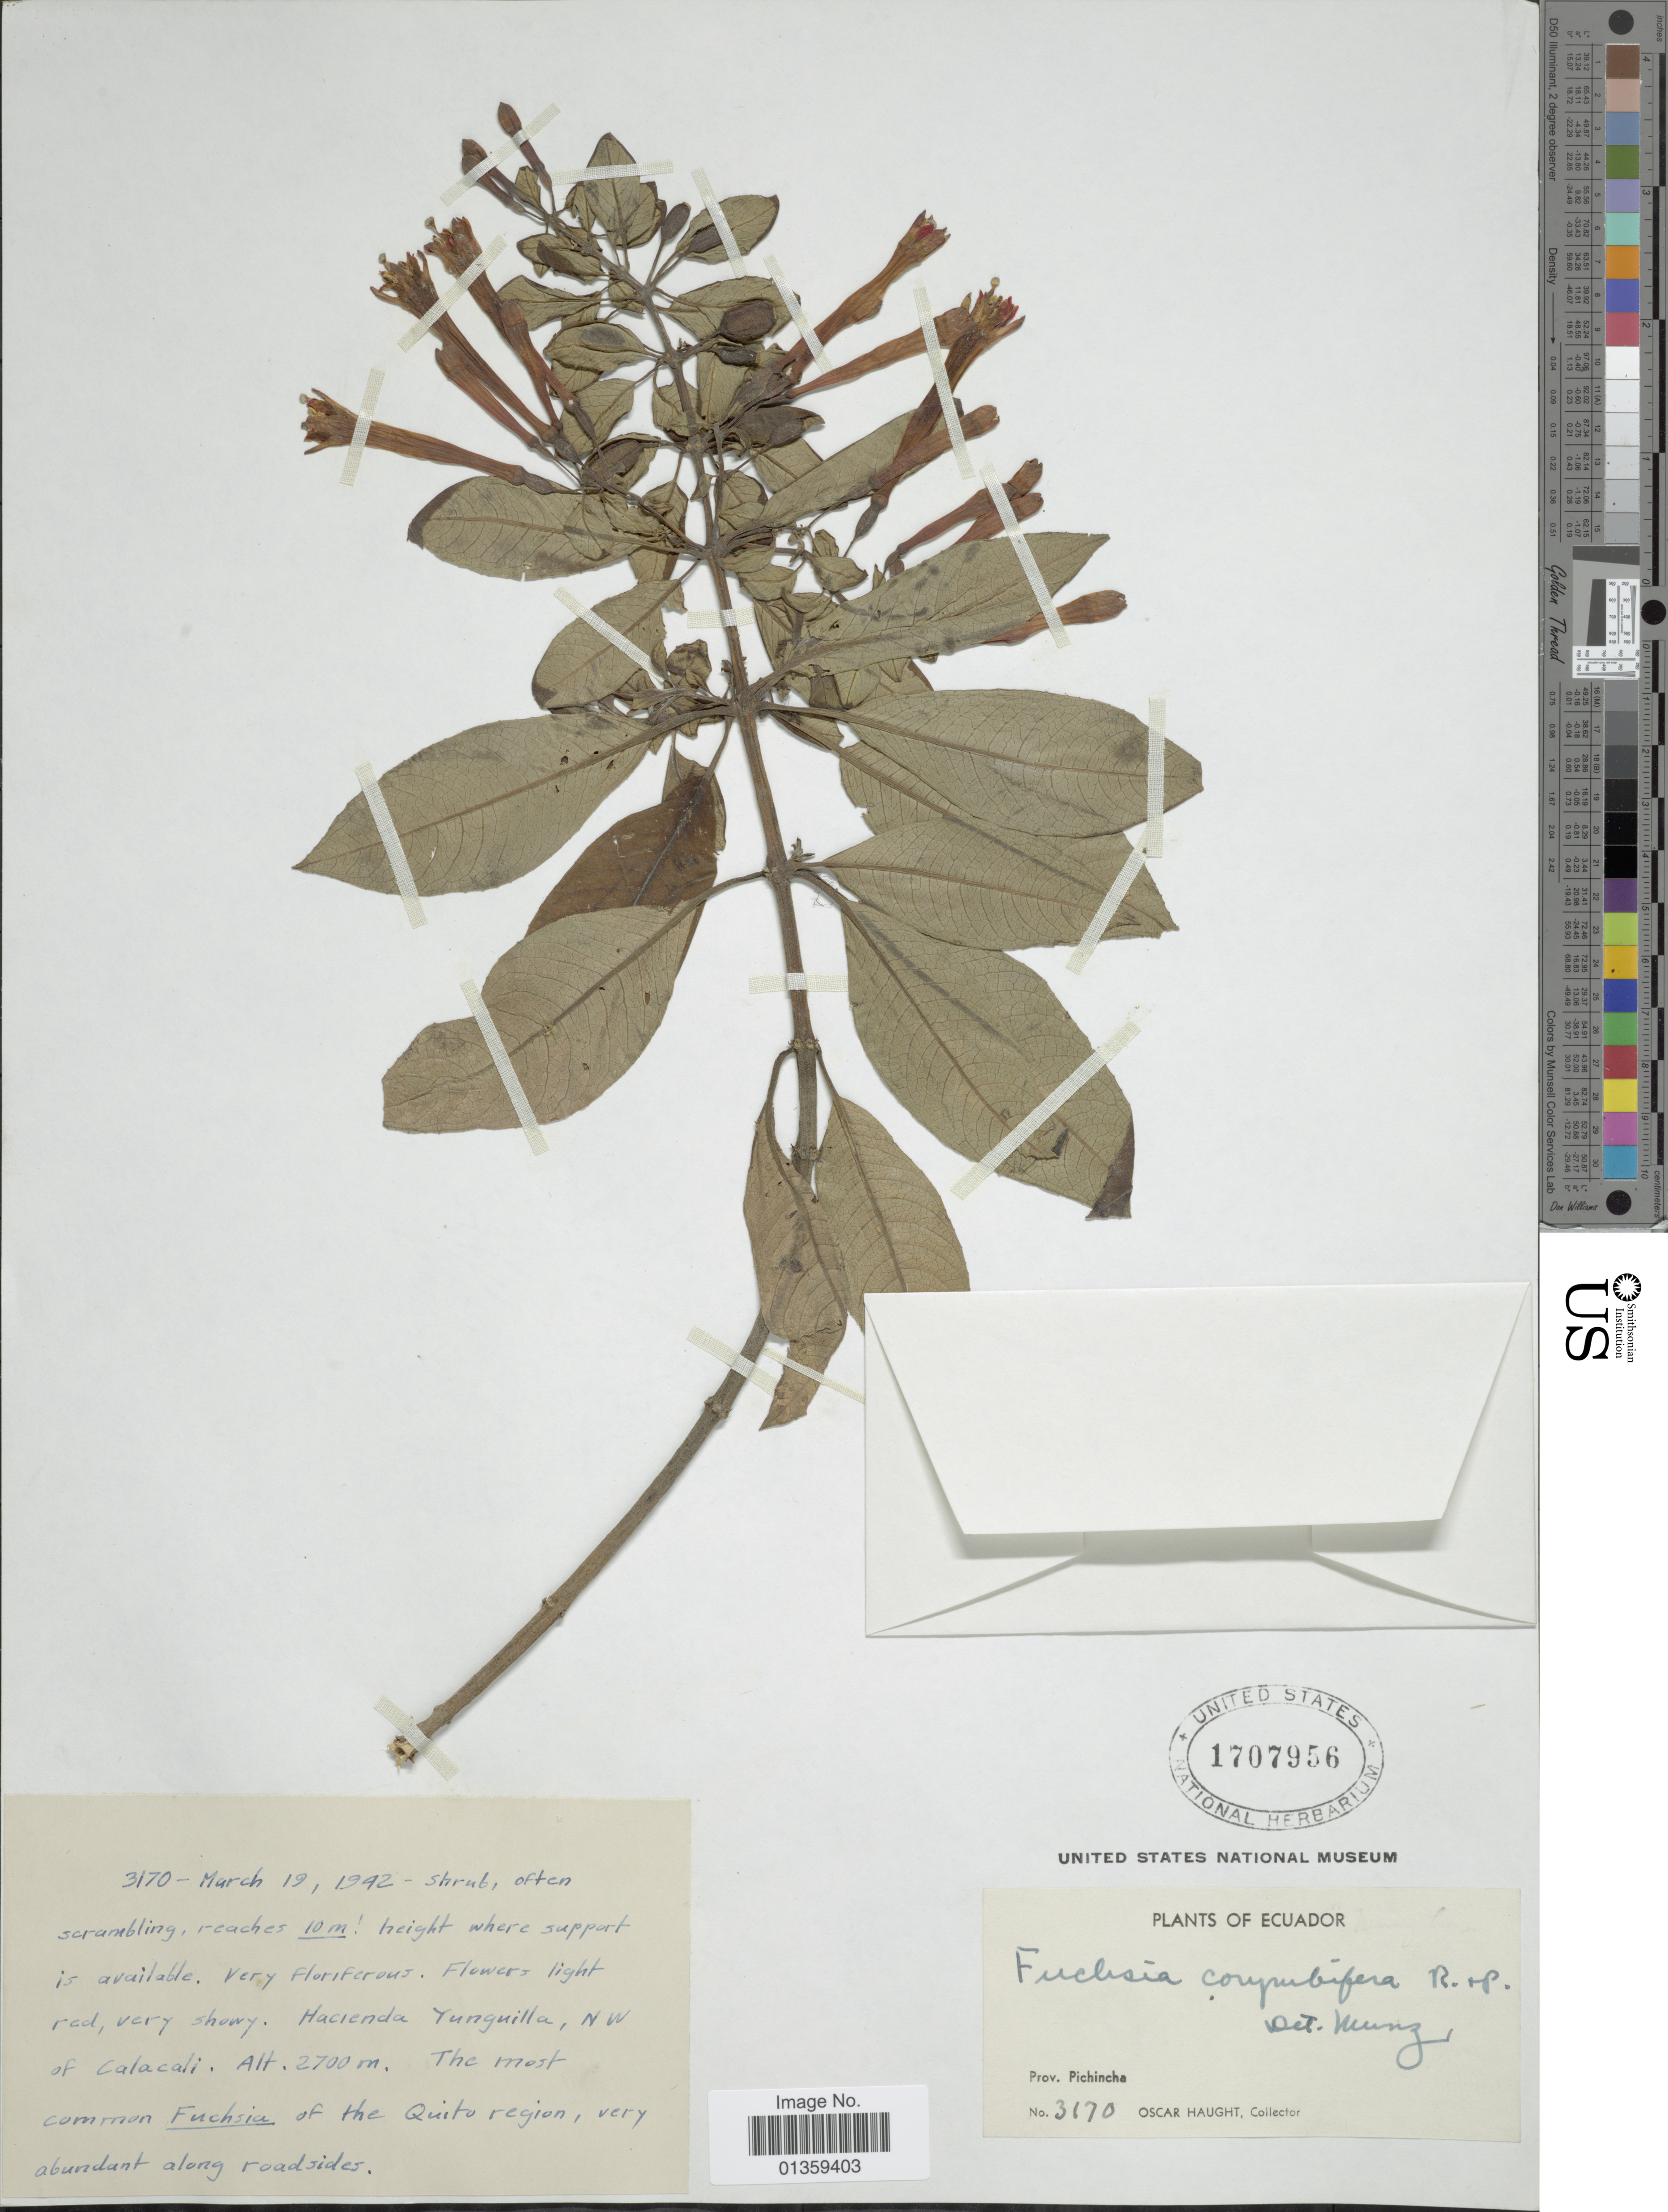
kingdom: Plantae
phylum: Tracheophyta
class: Magnoliopsida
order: Myrtales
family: Onagraceae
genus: Fuchsia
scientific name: Fuchsia corymbiflora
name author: Ruiz & Pav.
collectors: O. L. Haught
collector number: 3170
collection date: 1942-03-19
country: Ecuador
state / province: Pichincha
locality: Hacienda Yunguilla, NW of Calcali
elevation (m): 2700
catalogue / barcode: US 1707956